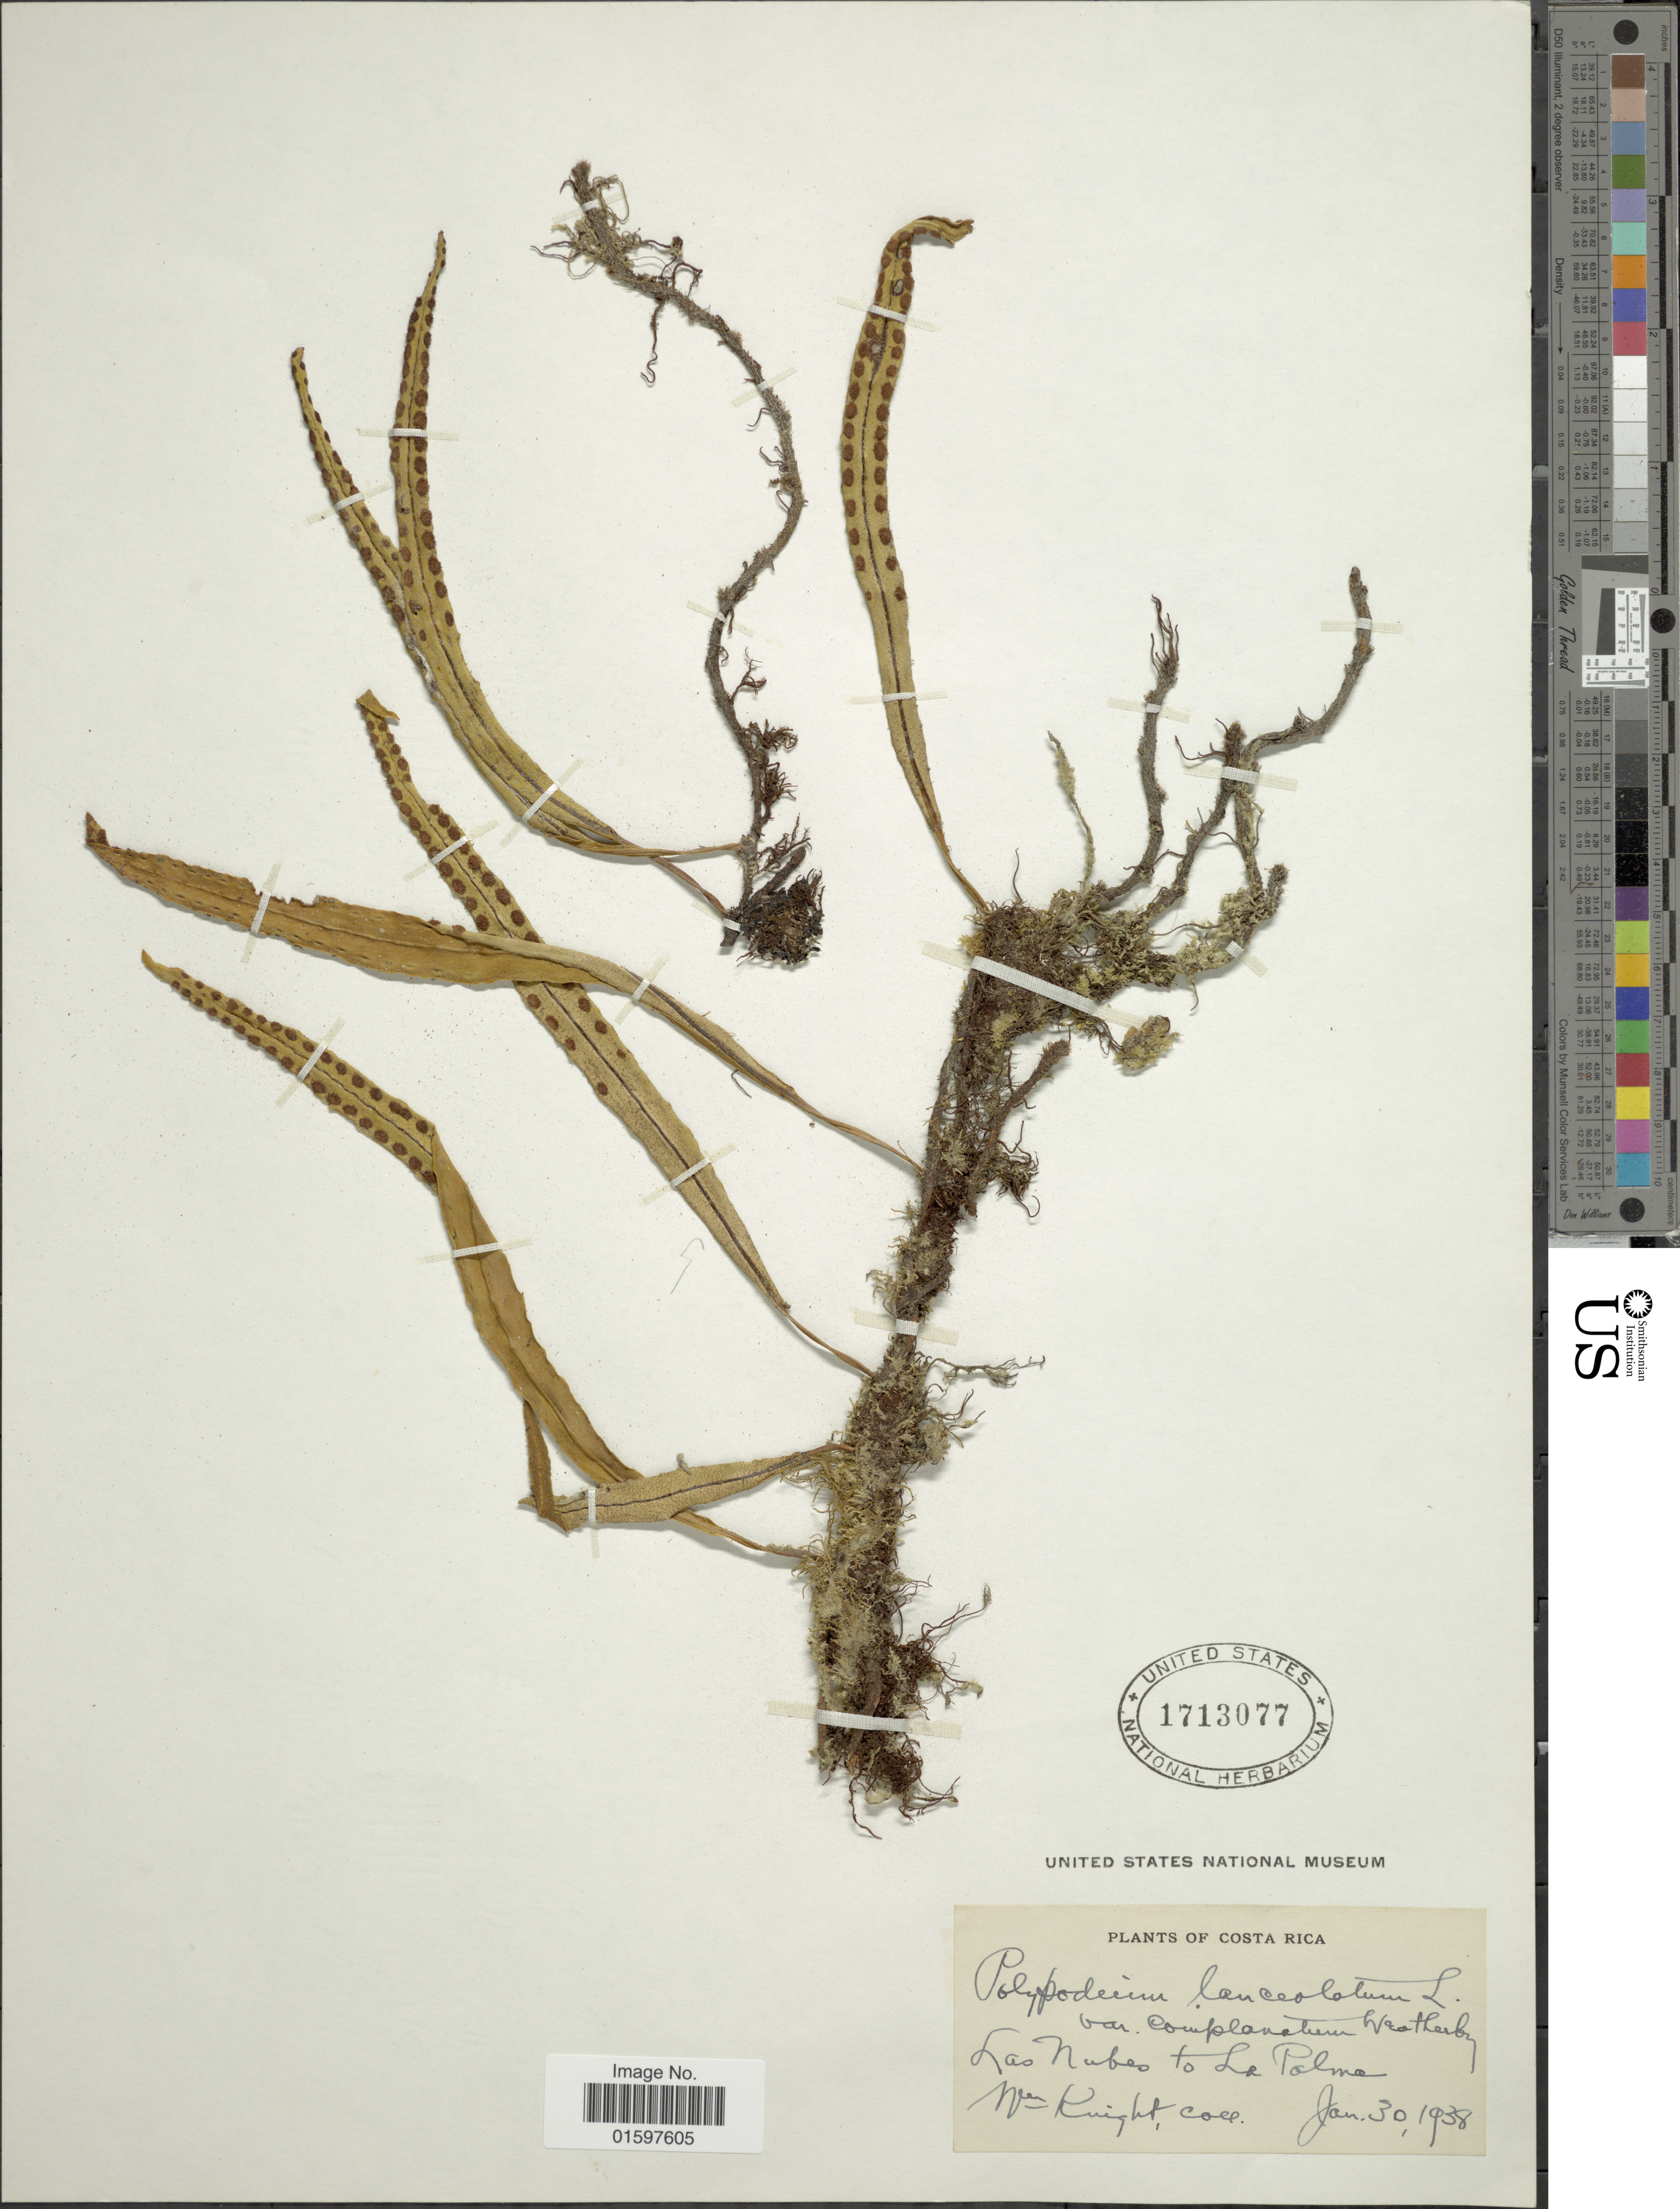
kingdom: Plantae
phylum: Tracheophyta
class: Polypodiopsida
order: Polypodiales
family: Polypodiaceae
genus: Pleopeltis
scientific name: Pleopeltis macrocarpa var. complanata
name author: (Weath.) Lellinger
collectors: W. Knight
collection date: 1938-01-30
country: Costa Rica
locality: Las Nubes to La Palma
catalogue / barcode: US 1713077